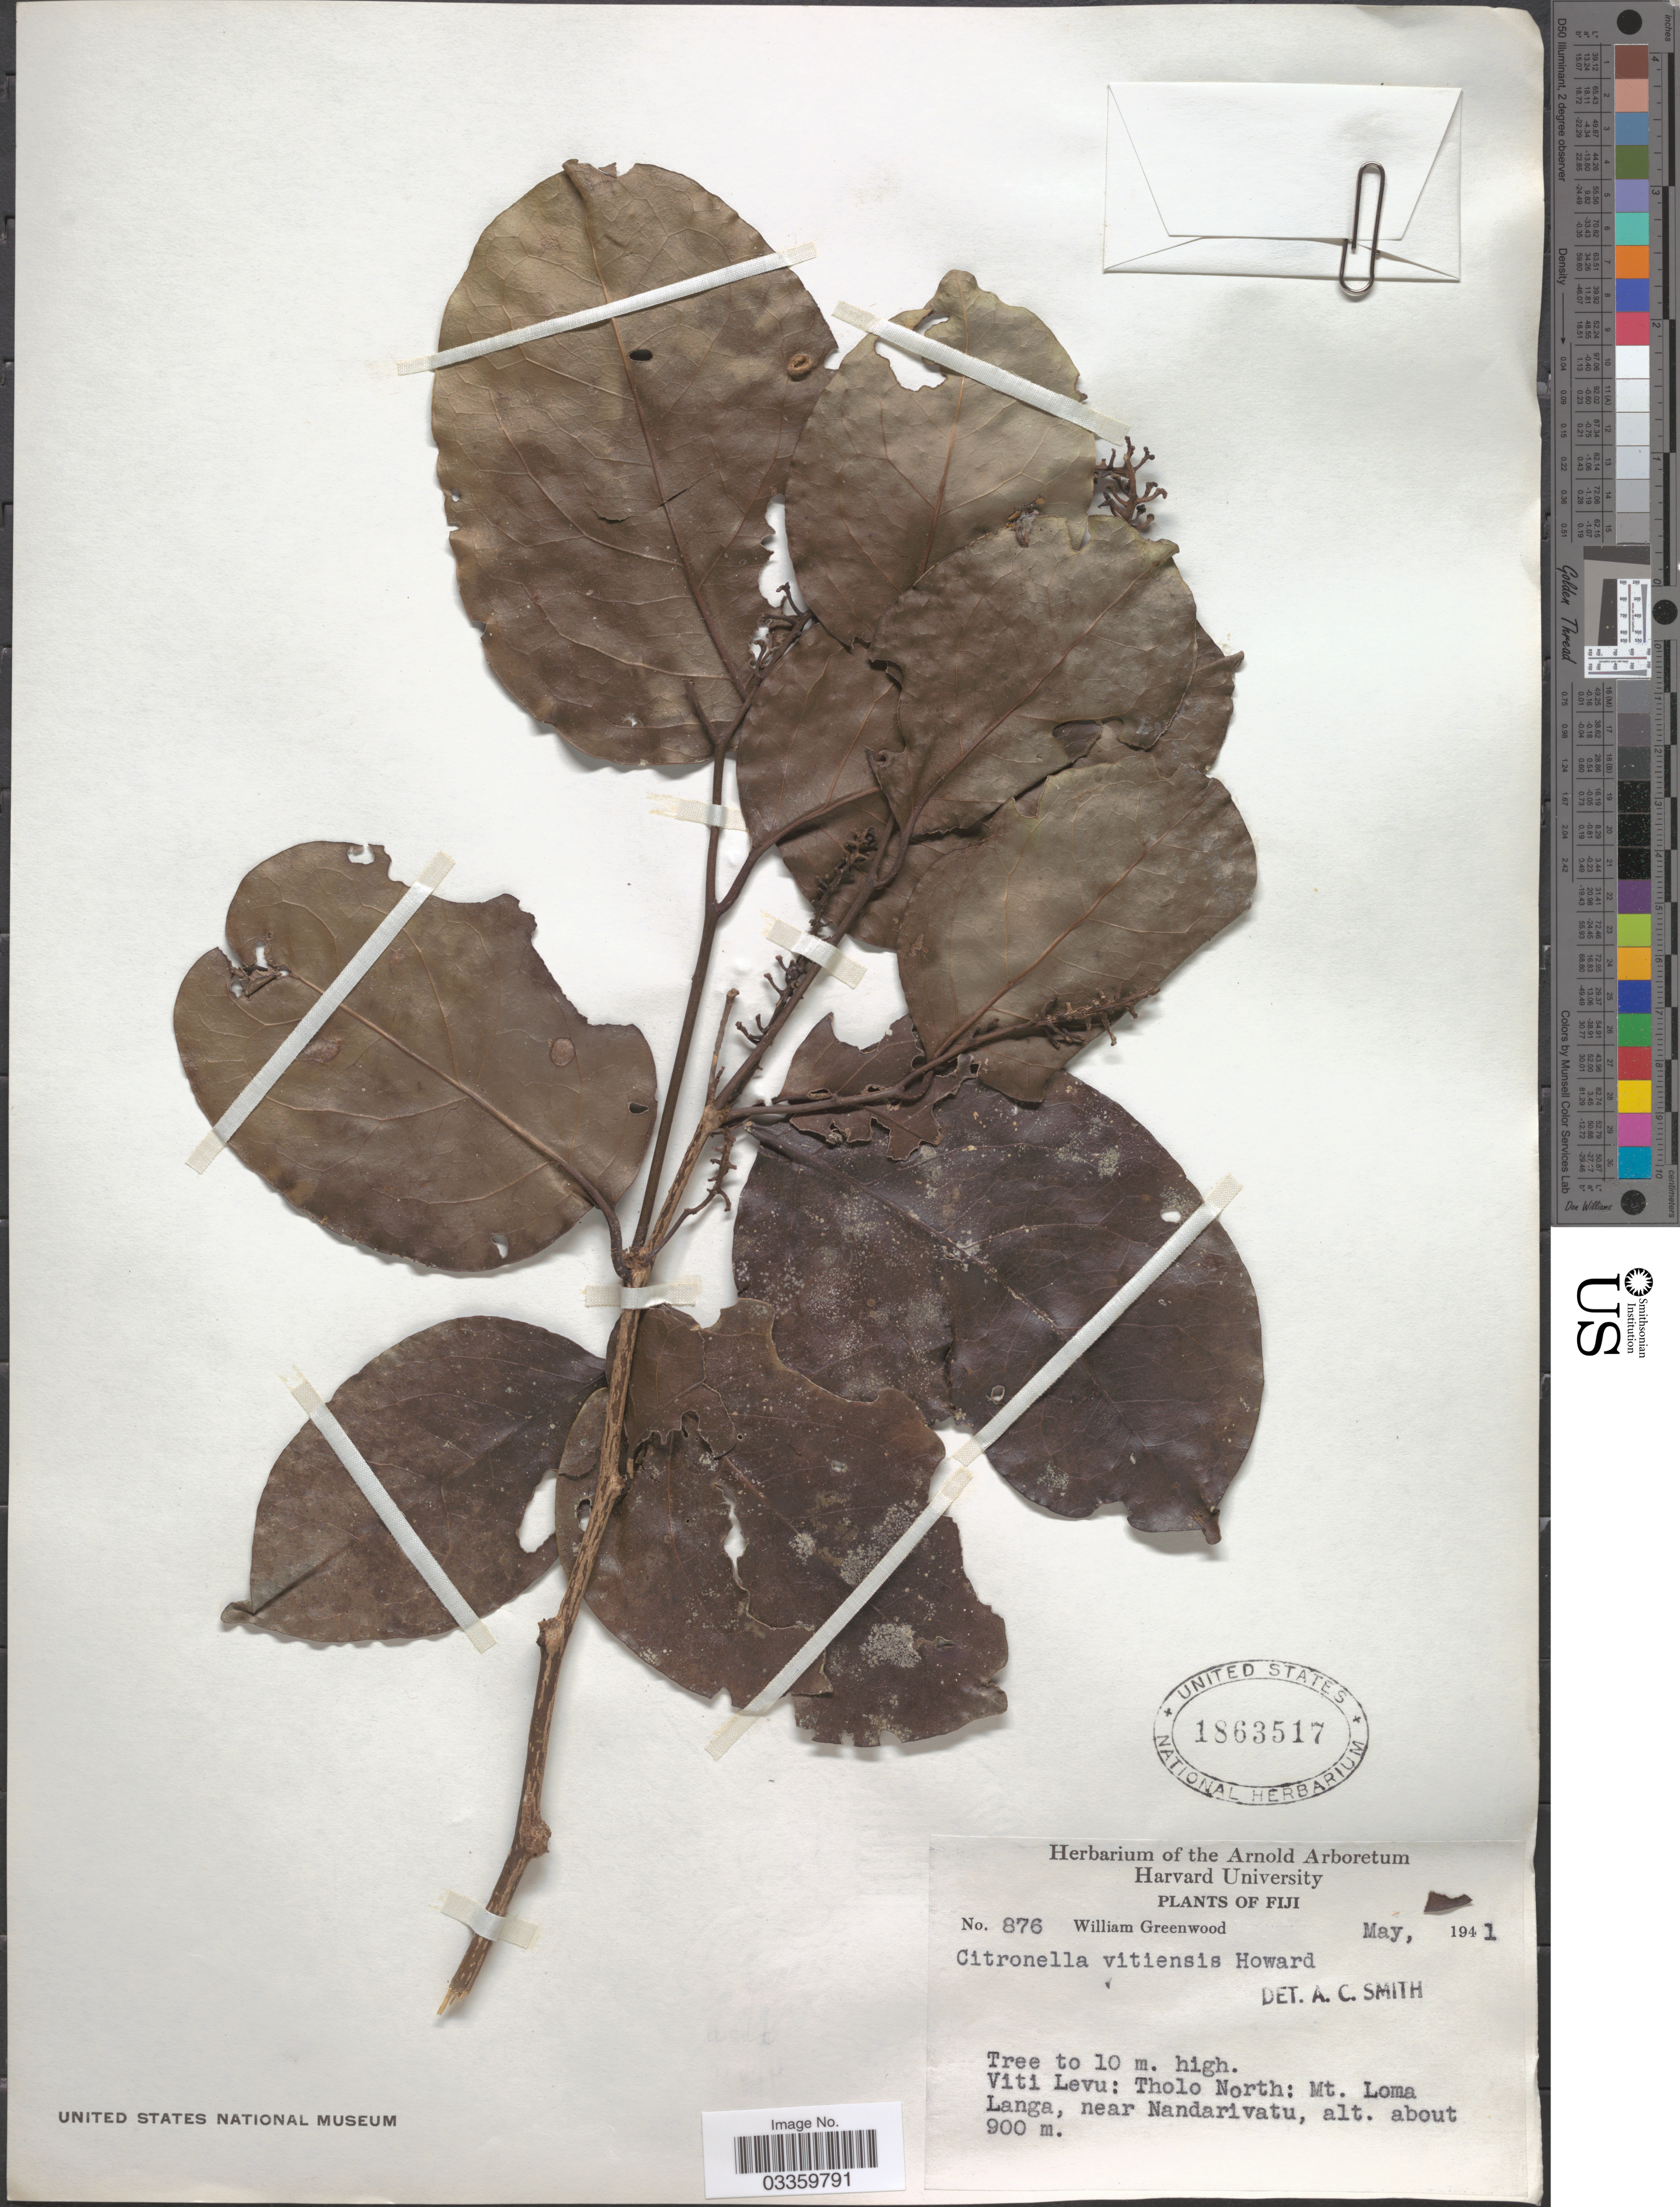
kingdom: Plantae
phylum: Tracheophyta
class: Magnoliopsida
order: Cardiopteridales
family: Cardiopteridaceae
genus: Citronella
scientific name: Citronella vitiensis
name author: R.A. Howard in A.C. Sm.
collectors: W. Greenwood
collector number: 876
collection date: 1941-04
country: Fiji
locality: Viti Levu: Tholo North: Mt. Loma Langa, near Nandarivatu.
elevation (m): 900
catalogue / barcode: US 1863517